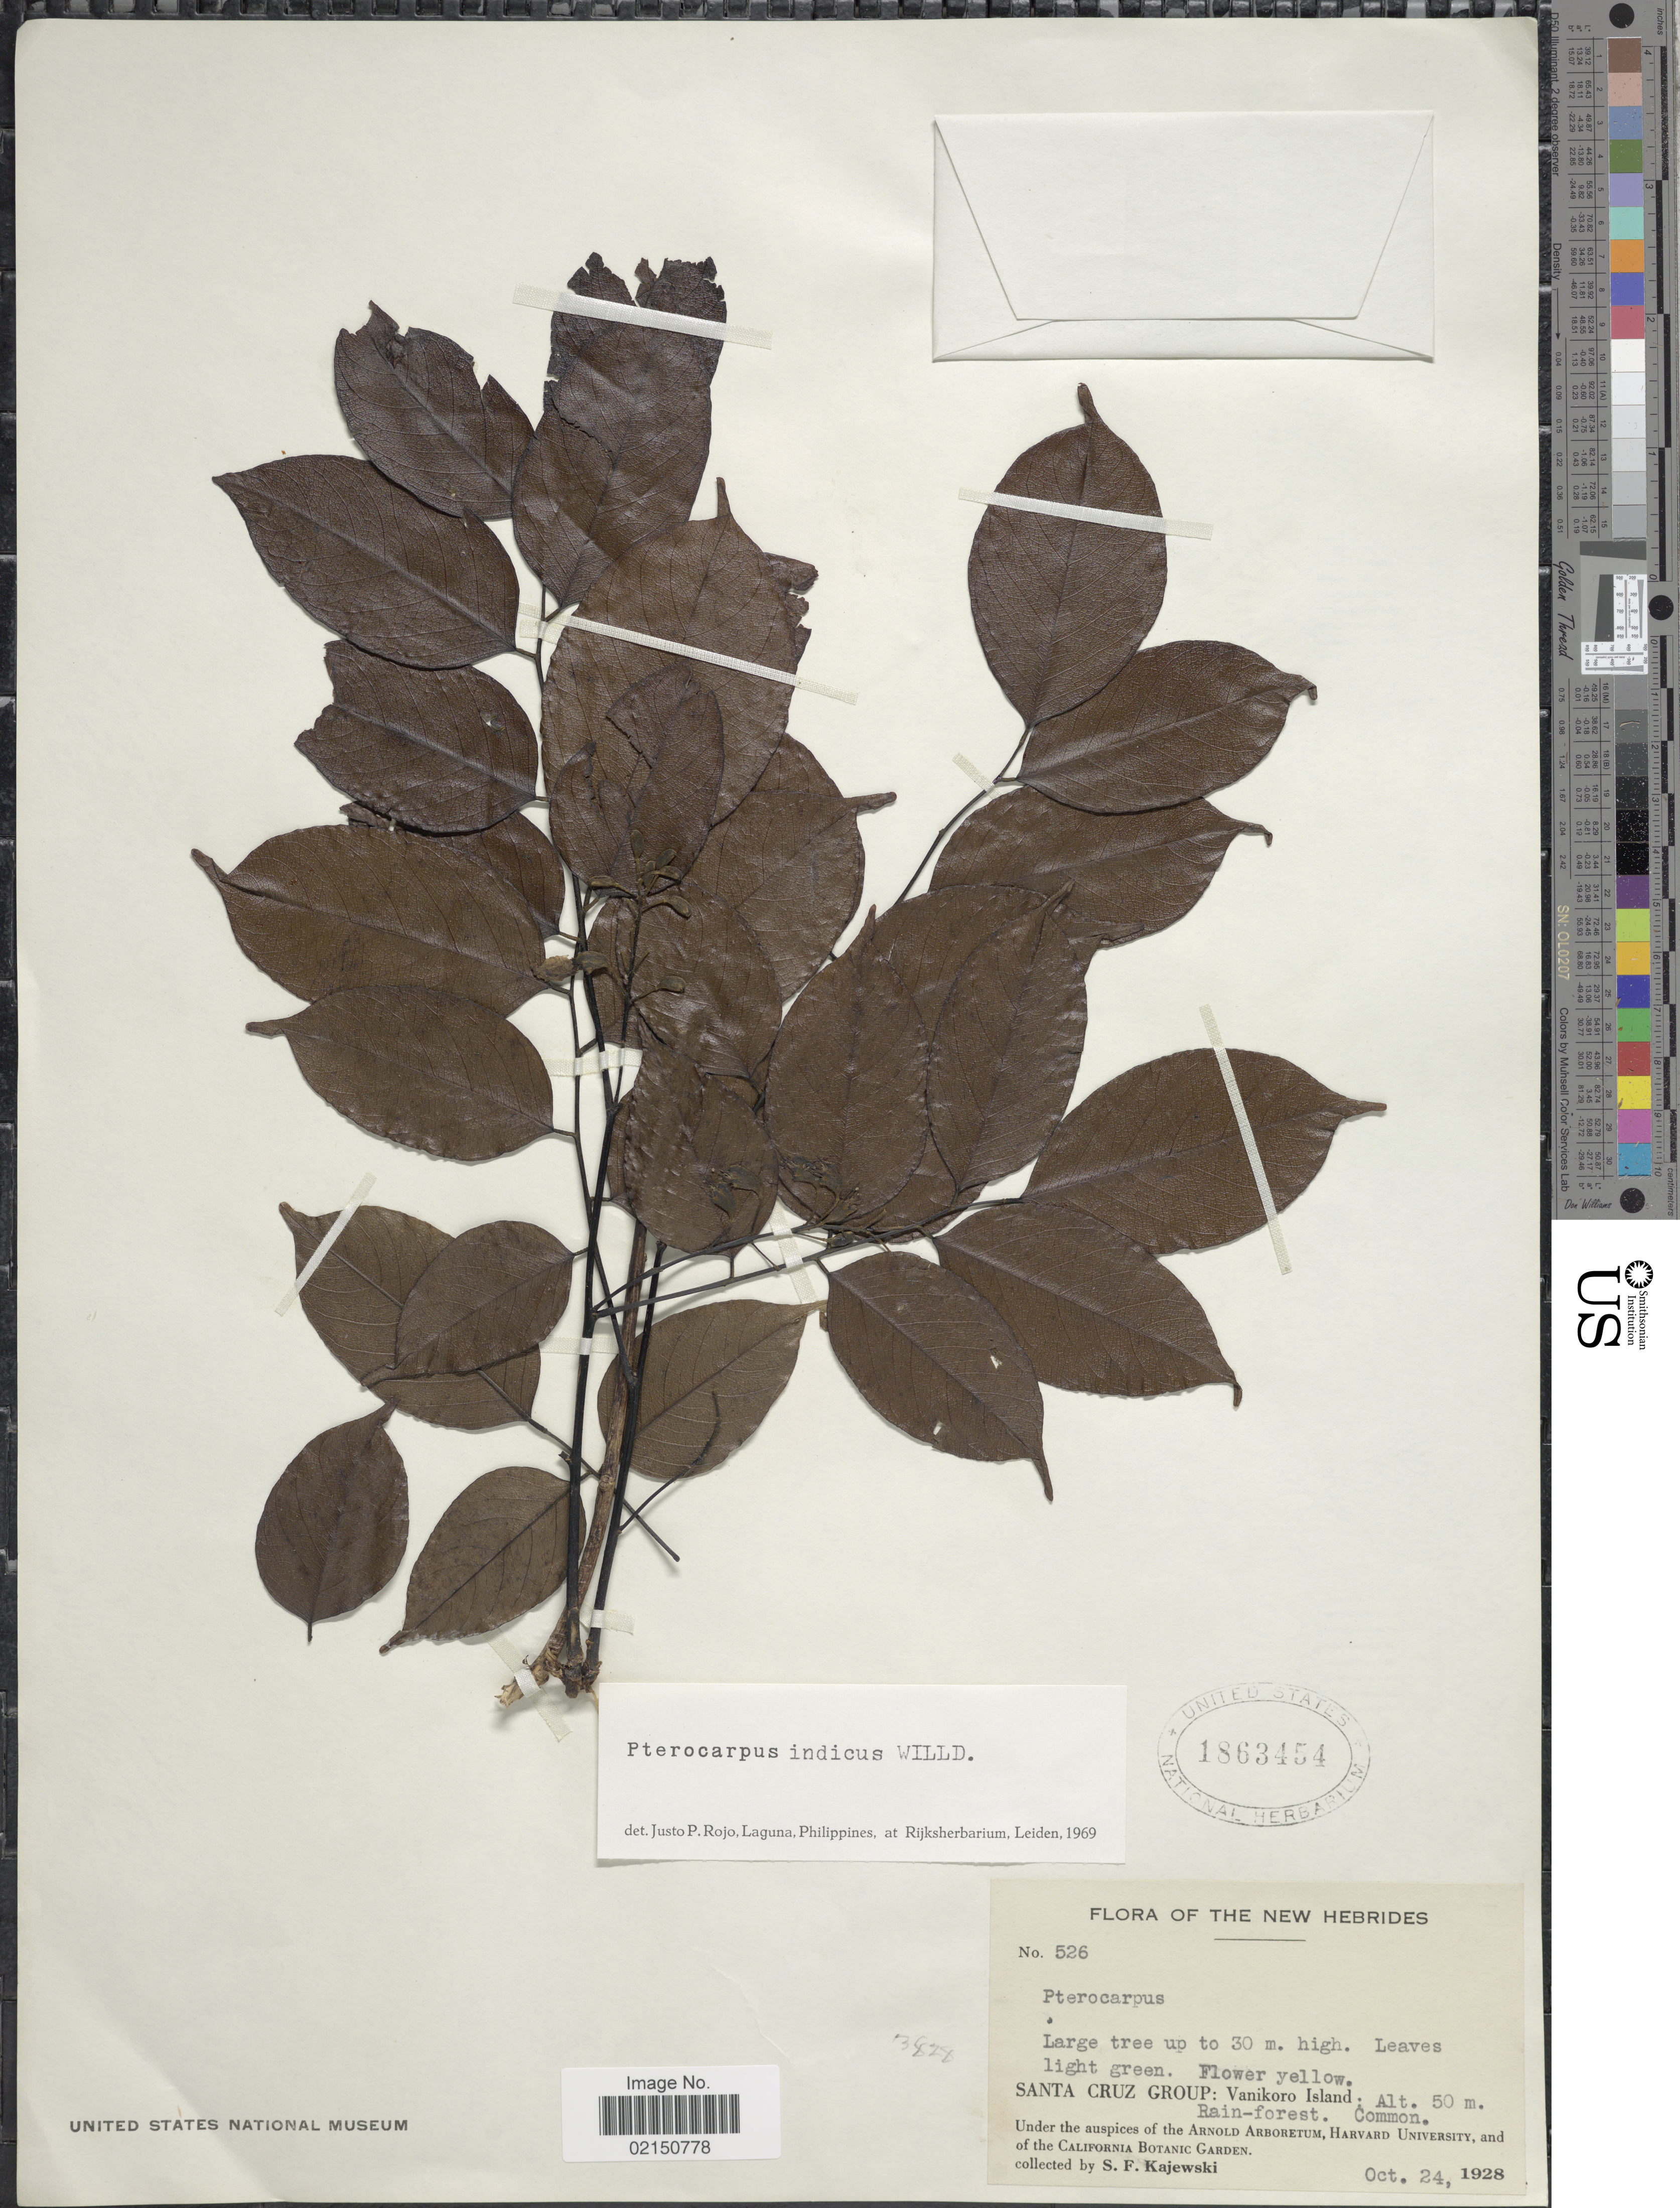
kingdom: Plantae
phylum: Tracheophyta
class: Magnoliopsida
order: Fabales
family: Fabaceae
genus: Pterocarpus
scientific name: Pterocarpus indicus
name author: Willd.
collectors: S. Kajewski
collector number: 526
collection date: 1928-10-24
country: Solomon Islands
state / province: Santa Cruz Is.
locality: New Hebrides. Santa Cruz Group: Vanikoro Island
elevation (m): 50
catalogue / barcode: US 1863454